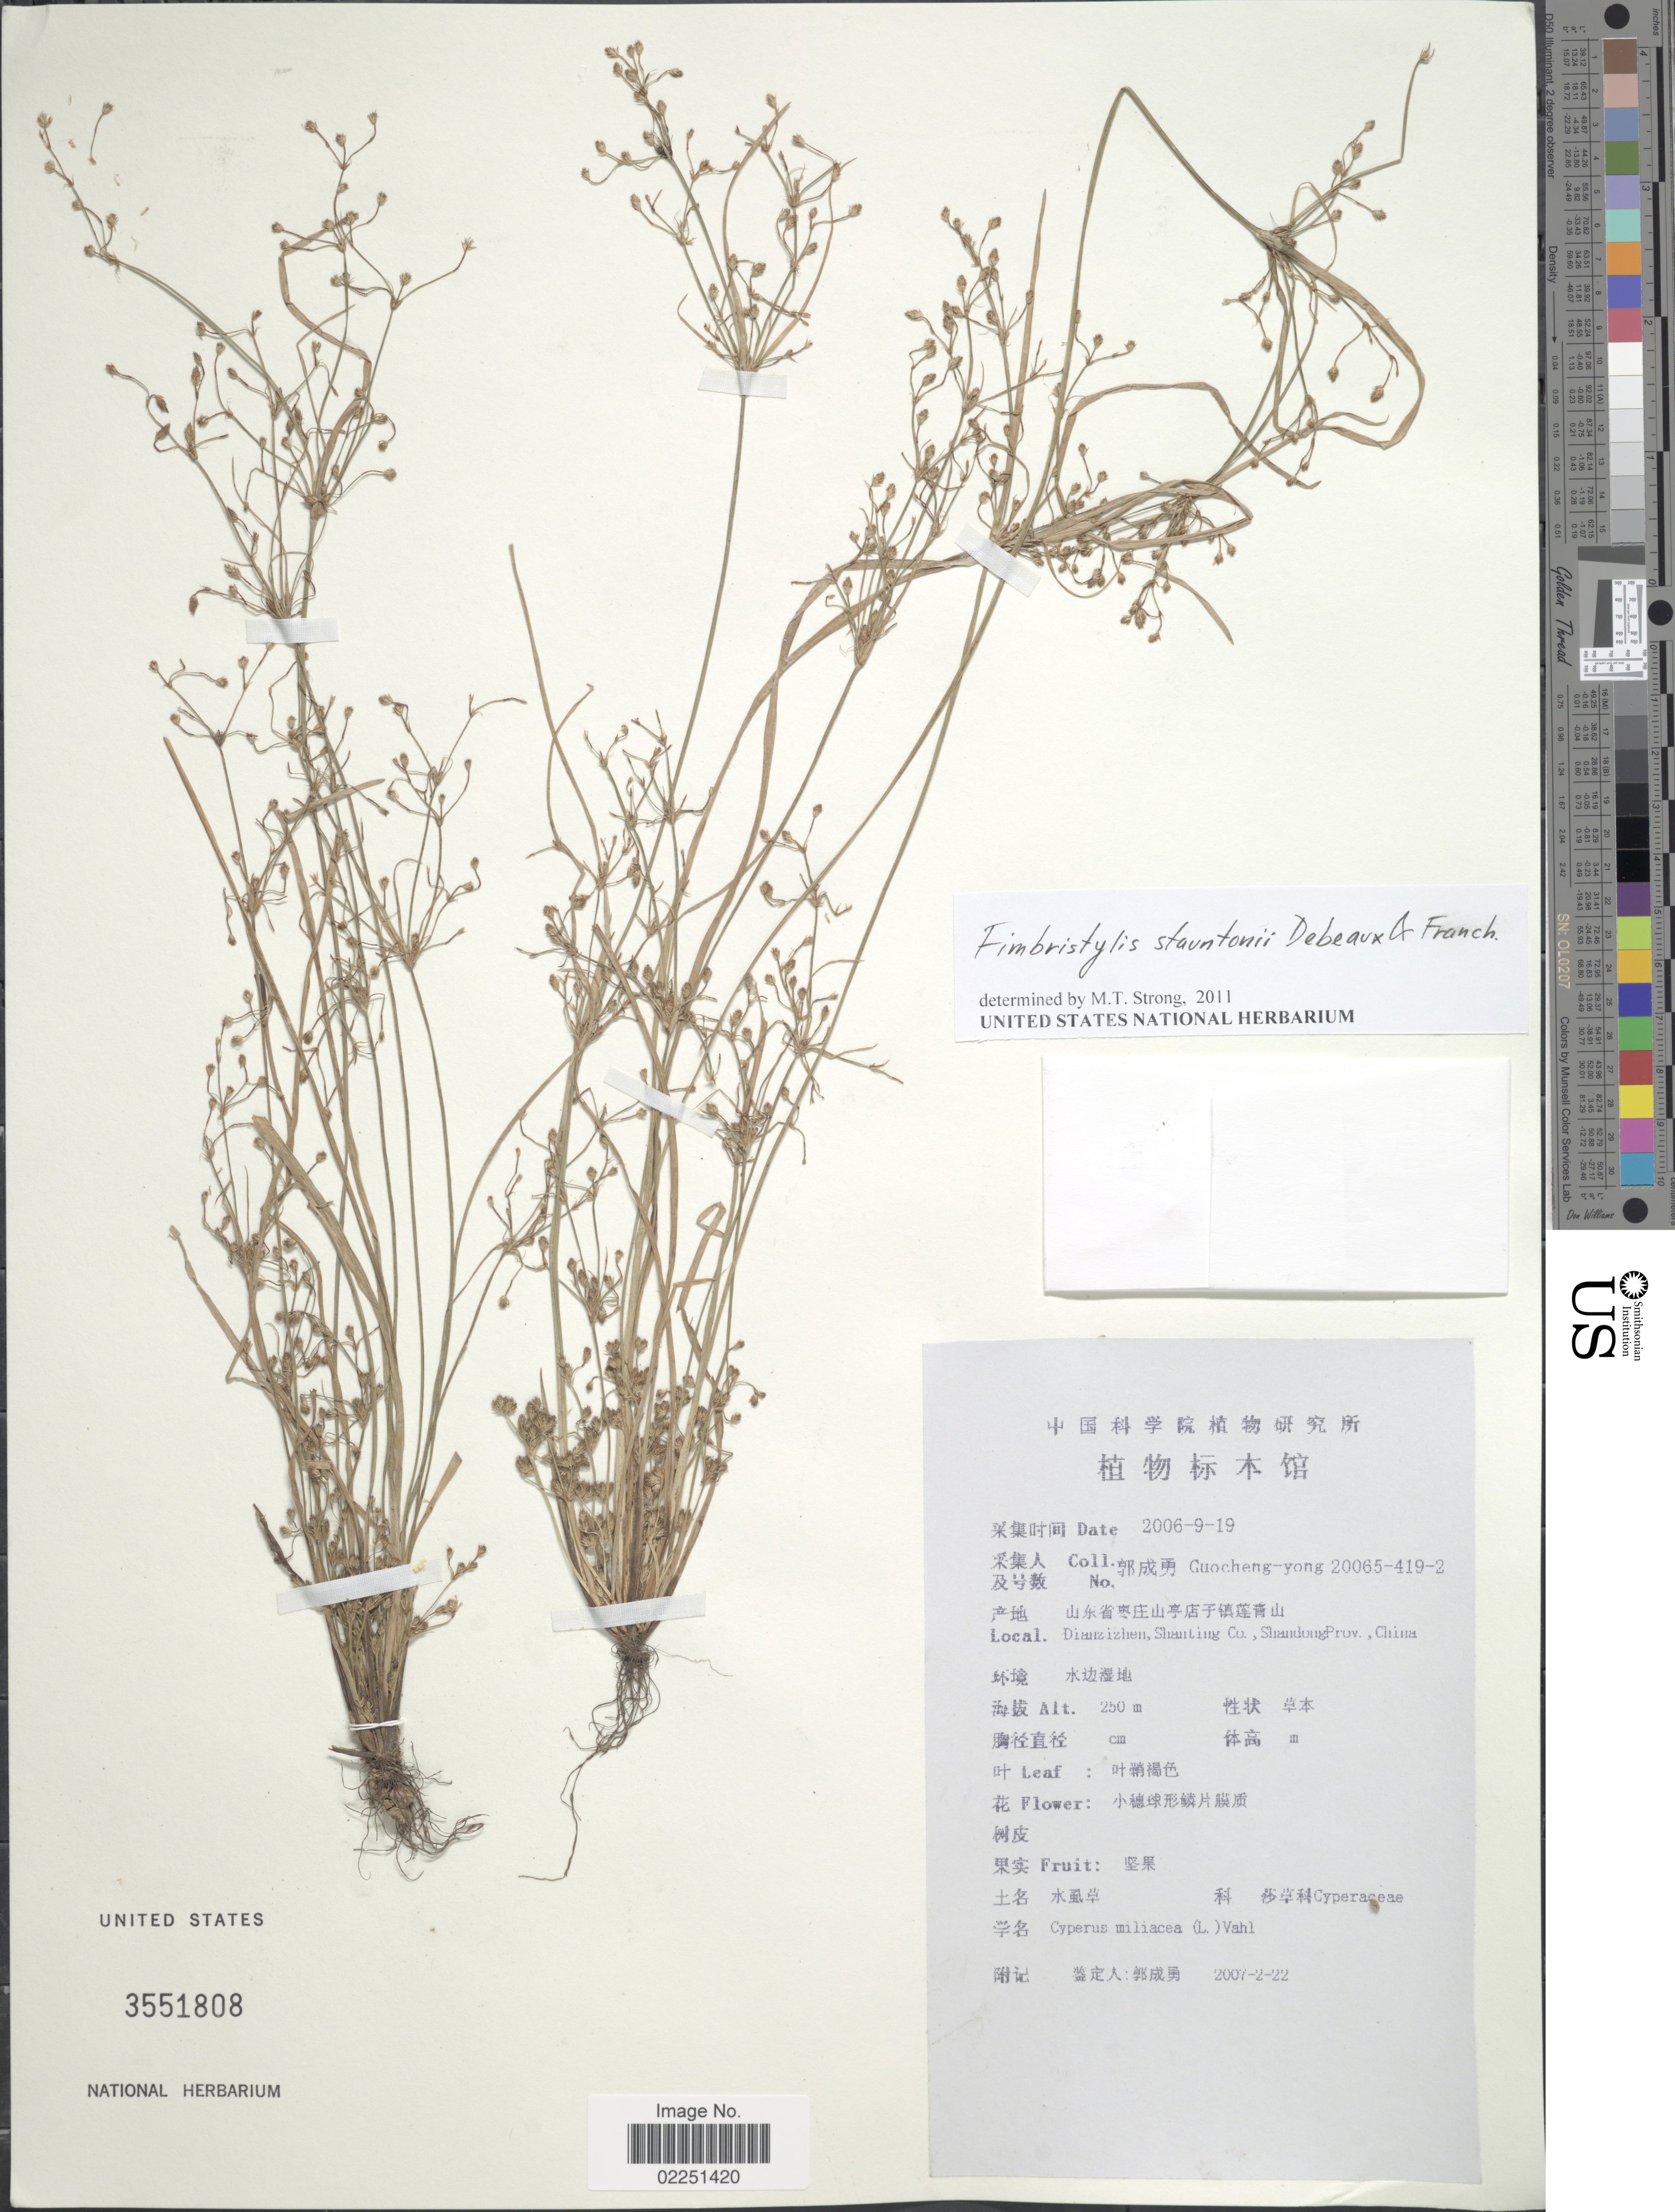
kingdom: Plantae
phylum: Tracheophyta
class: Liliopsida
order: Poales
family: Cyperaceae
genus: Fimbristylis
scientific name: Fimbristylis stauntonii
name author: Debeaux & Franch.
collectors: Goucheng-yong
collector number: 20065-419-2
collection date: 2006-09-19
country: China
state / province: Shandong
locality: Dianzizhen, Shanting Co., Shandong Prov.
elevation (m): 250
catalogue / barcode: US 3551808